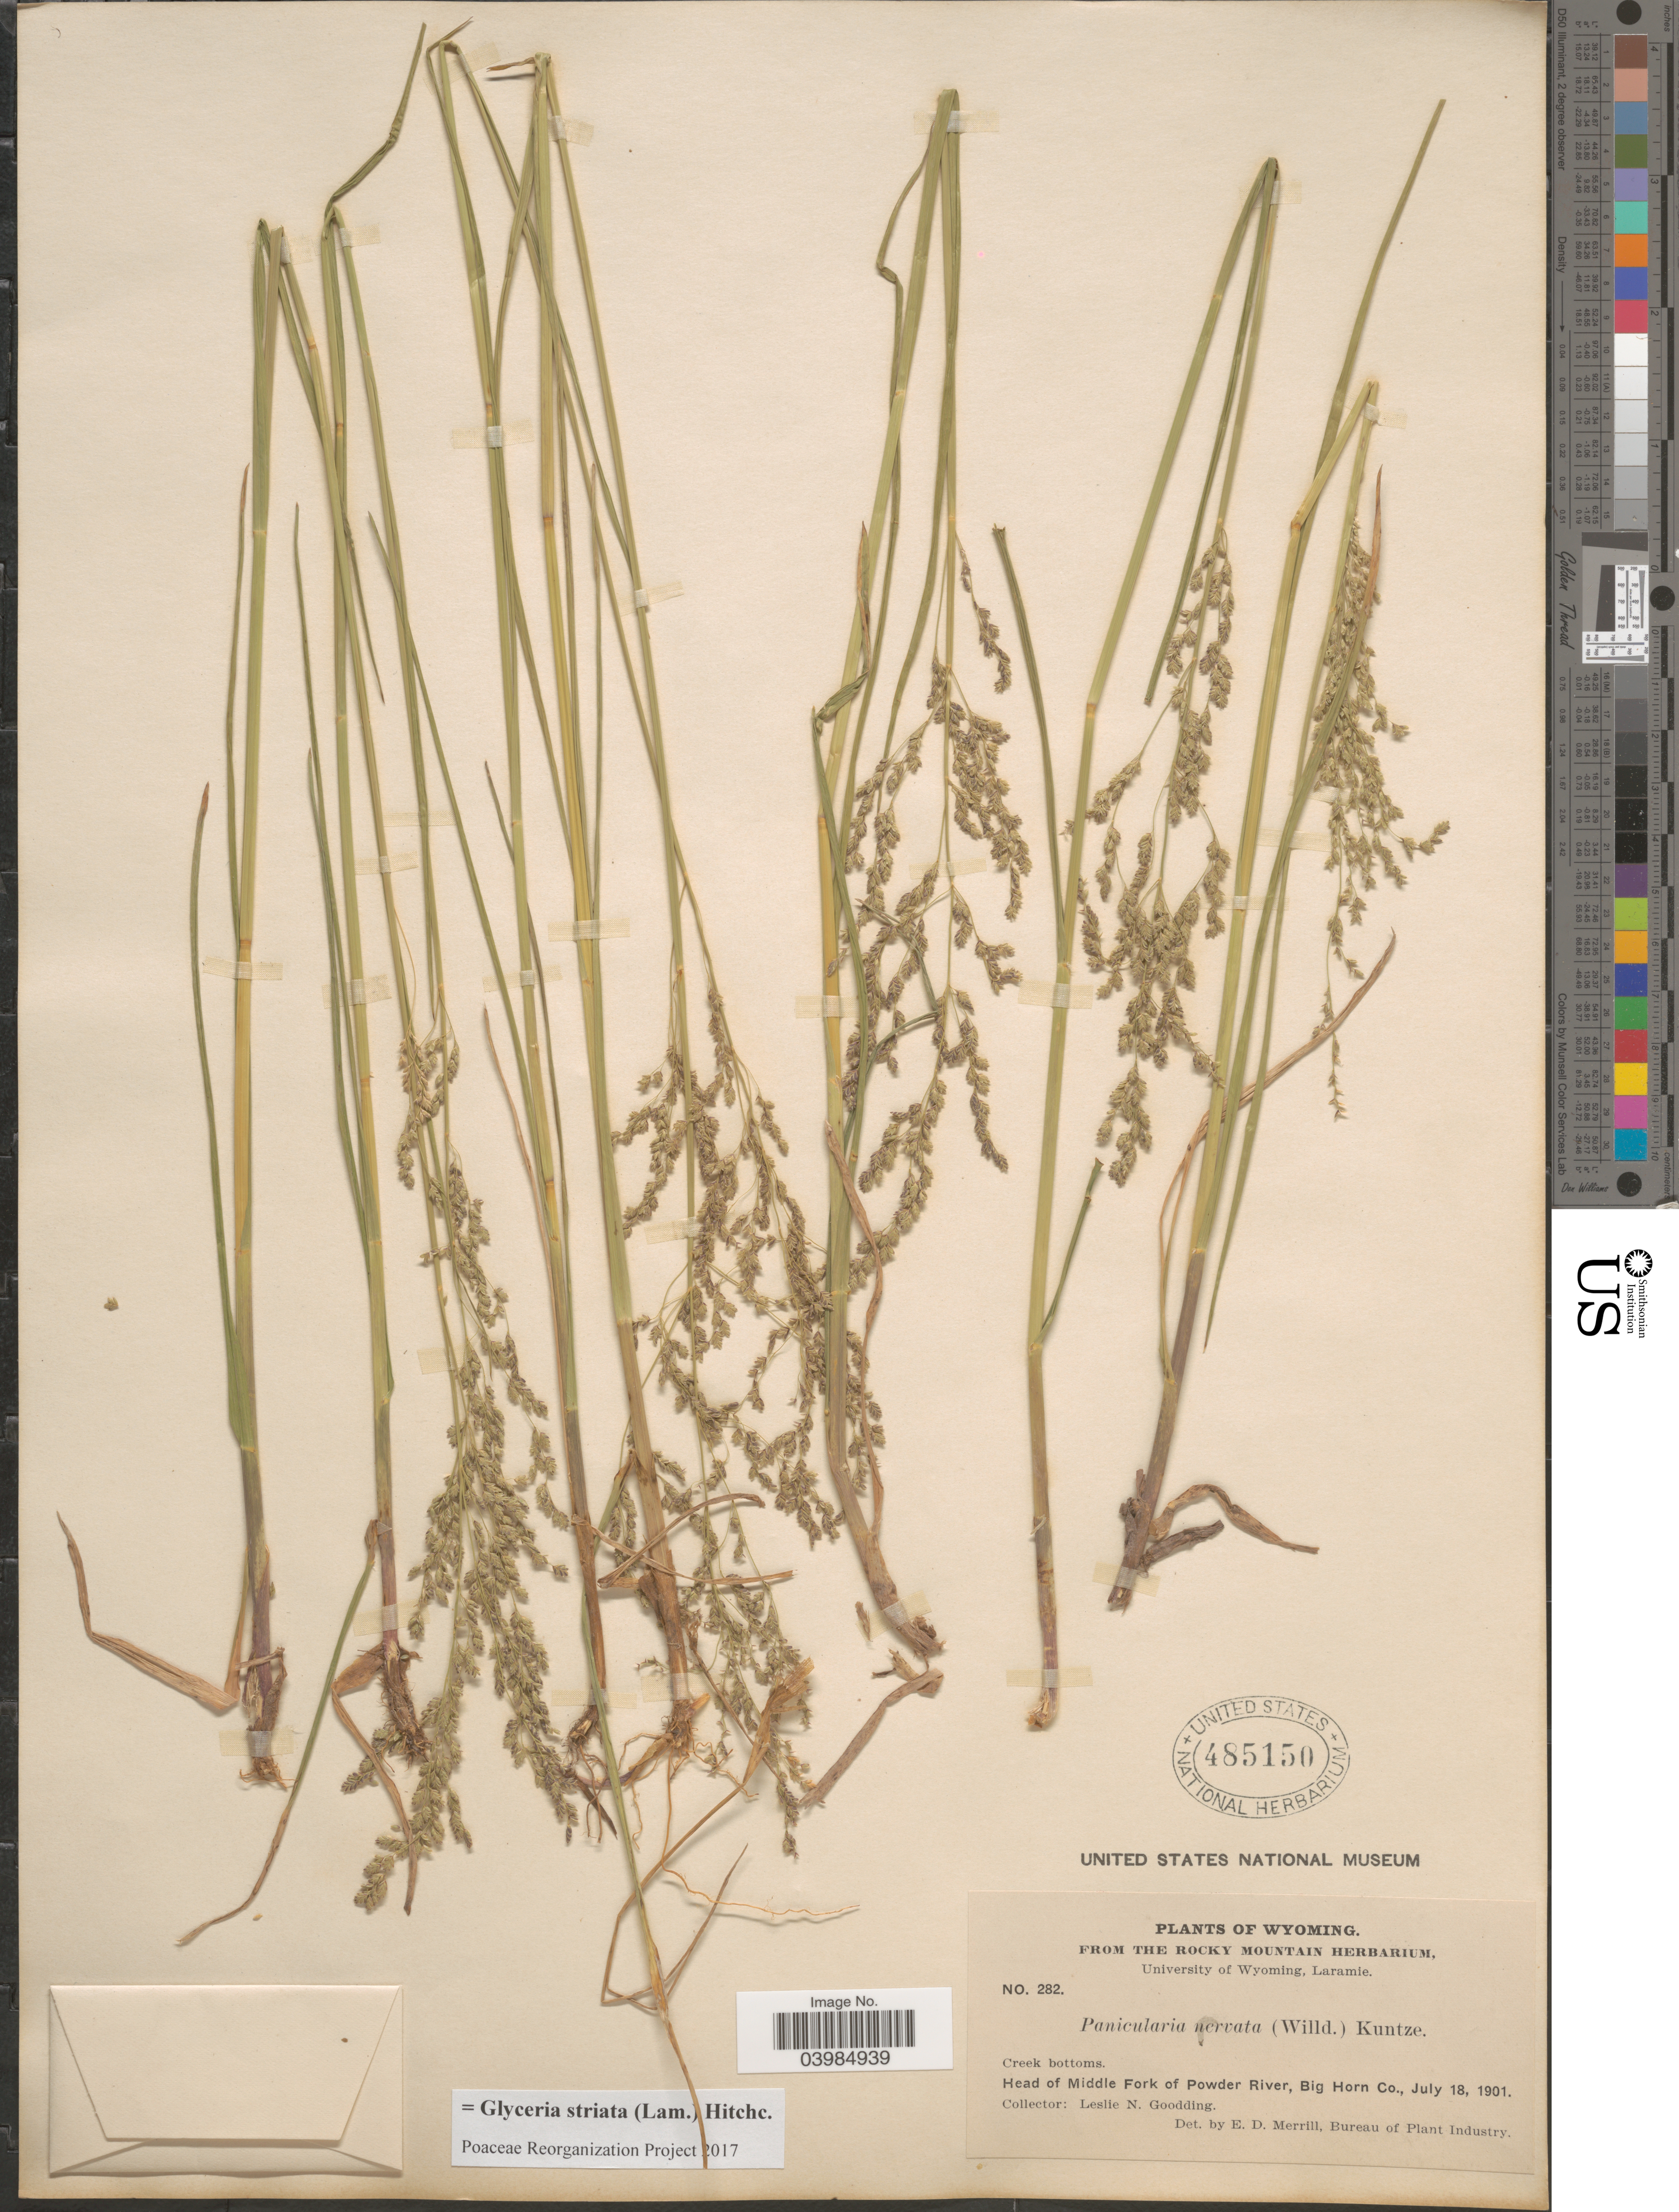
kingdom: Plantae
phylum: Tracheophyta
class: Liliopsida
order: Poales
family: Poaceae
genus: Glyceria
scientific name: Glyceria striata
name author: (Lam.) Hitchc.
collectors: L. N. Goodding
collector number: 282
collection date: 1901-07-18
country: United States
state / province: Wyoming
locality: Creek bottoms. Head of Middle Fork of Powder River, Big Horn Co.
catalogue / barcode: US 485150